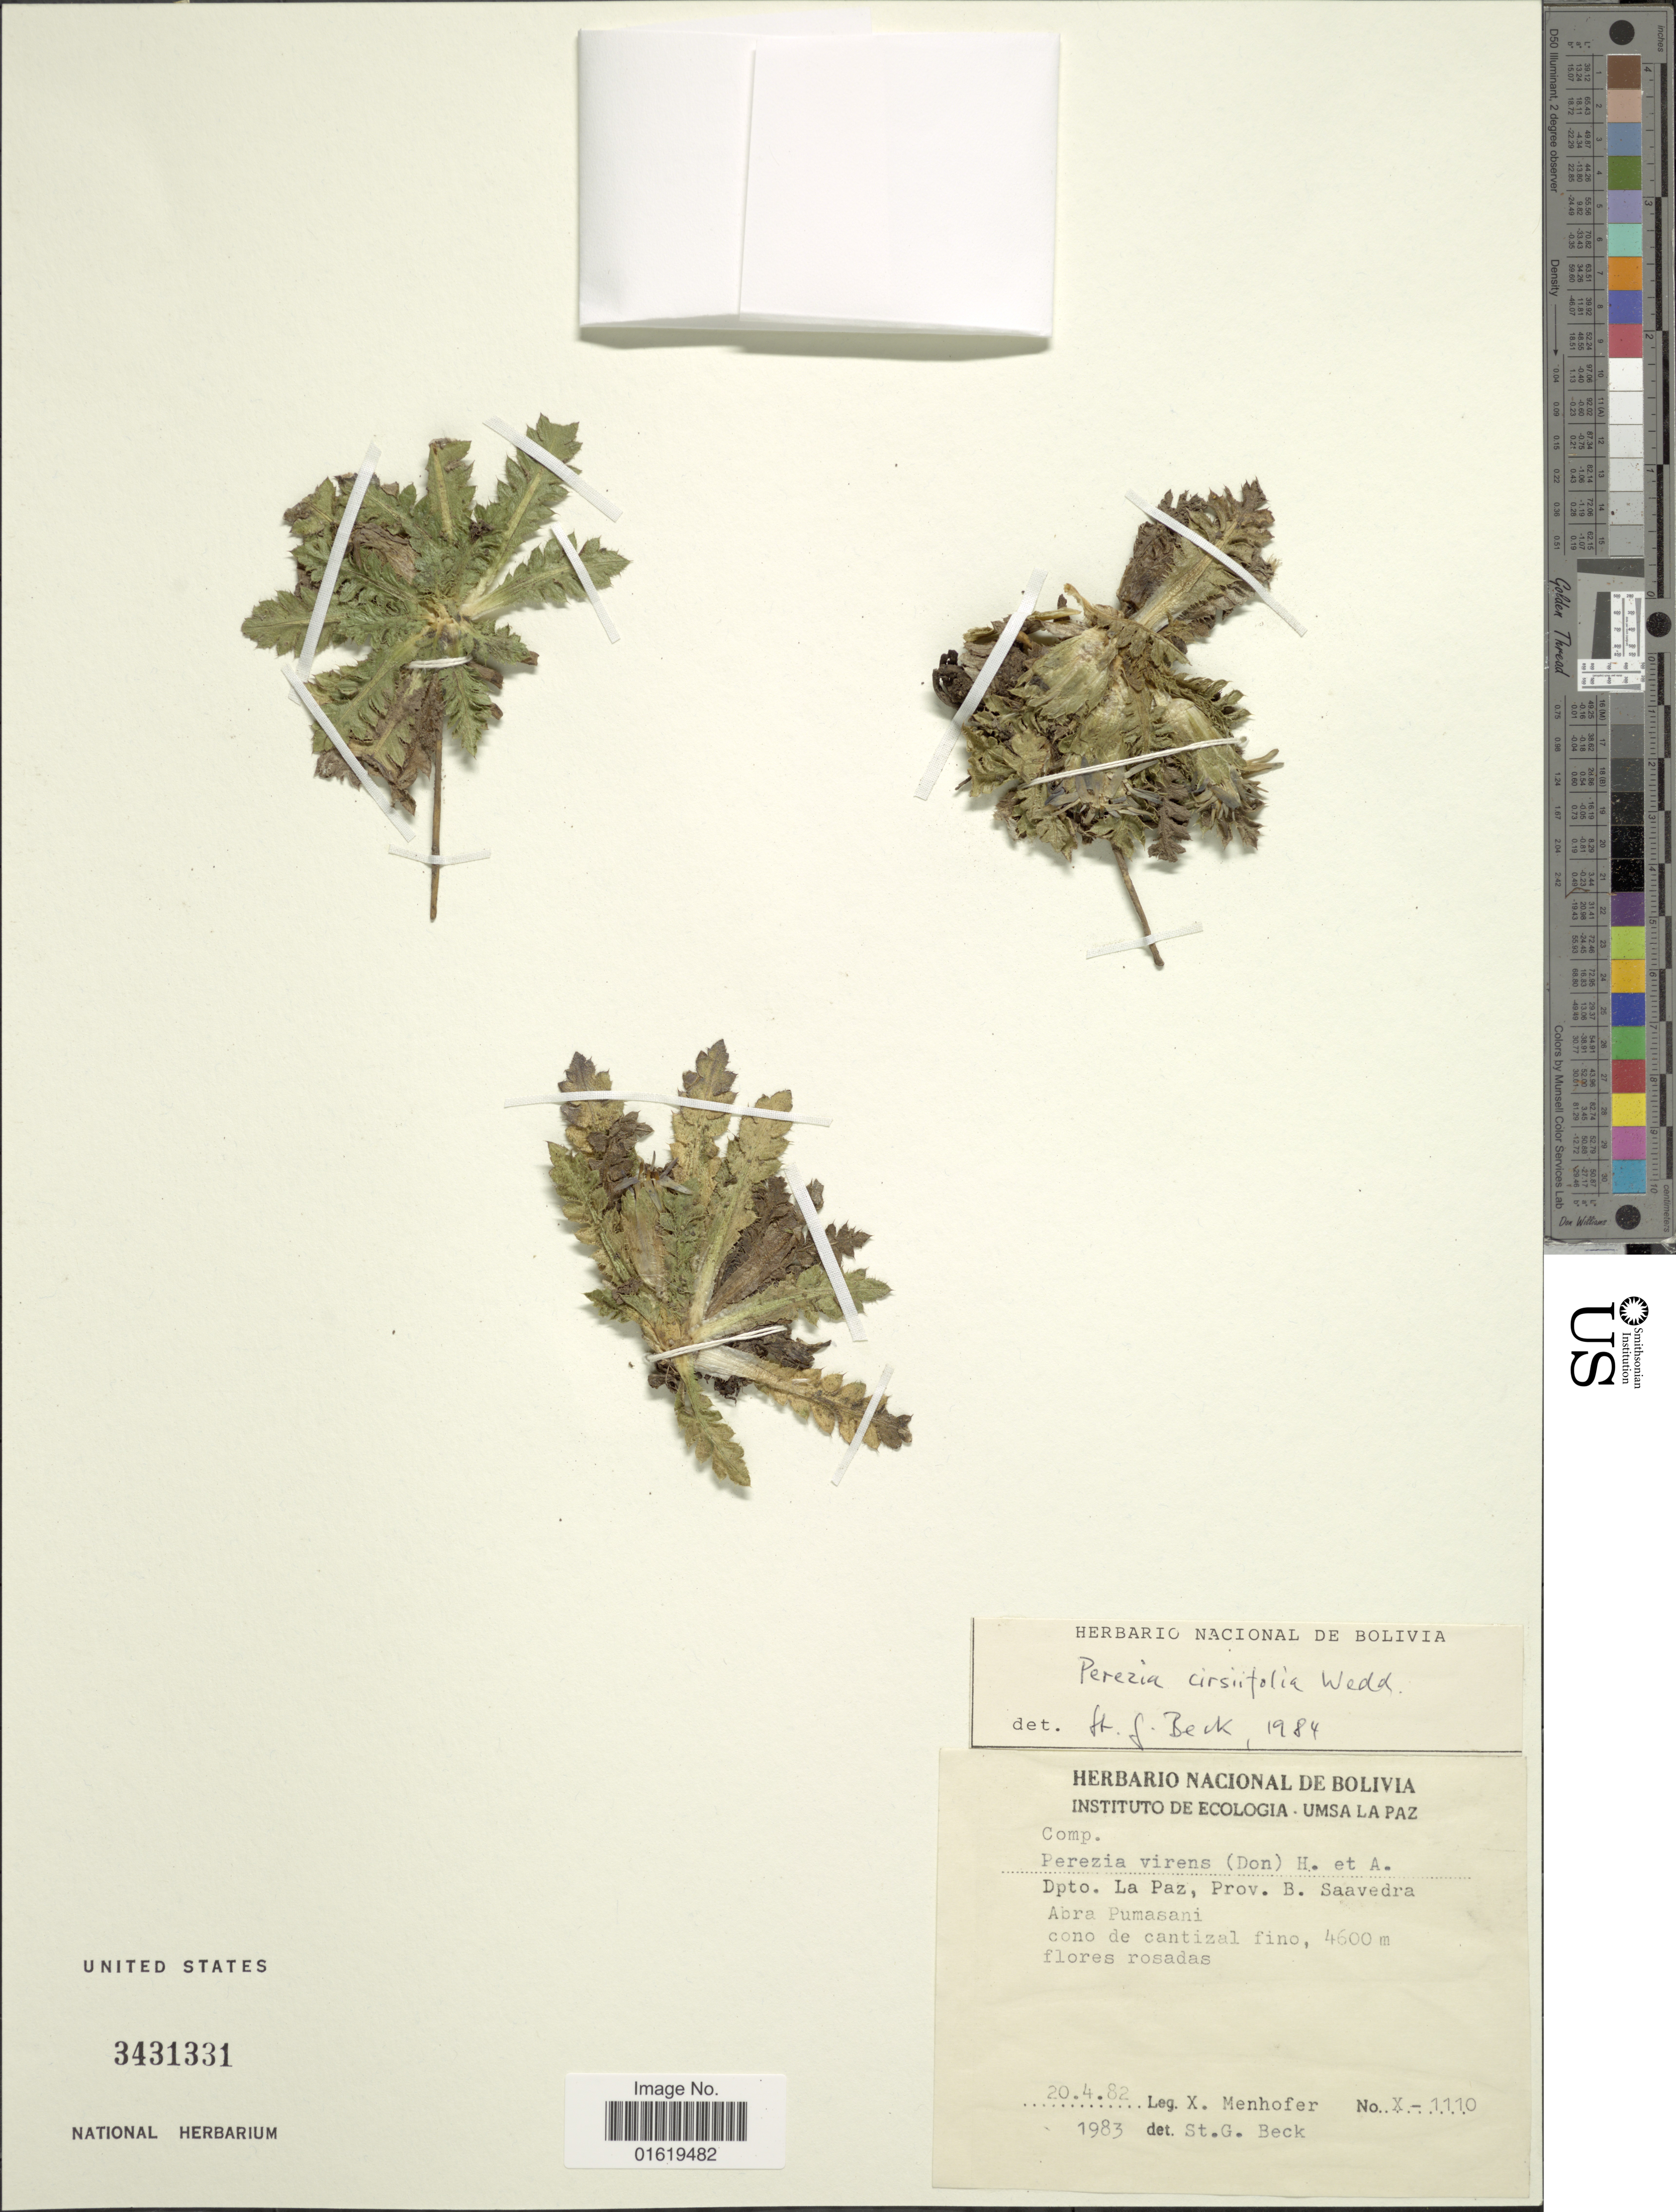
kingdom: Plantae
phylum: Tracheophyta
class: Magnoliopsida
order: Asterales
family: Asteraceae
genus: Perezia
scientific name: Perezia coerulescens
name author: Wedd.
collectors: X. Menhofer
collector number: X-1110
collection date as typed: Transcribed d/m/y: 20/4/82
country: Bolivia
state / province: La Paz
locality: Dpto. La Paz, Prov. Saavedra. Abra Pumasani.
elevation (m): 4600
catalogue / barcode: US 3431331